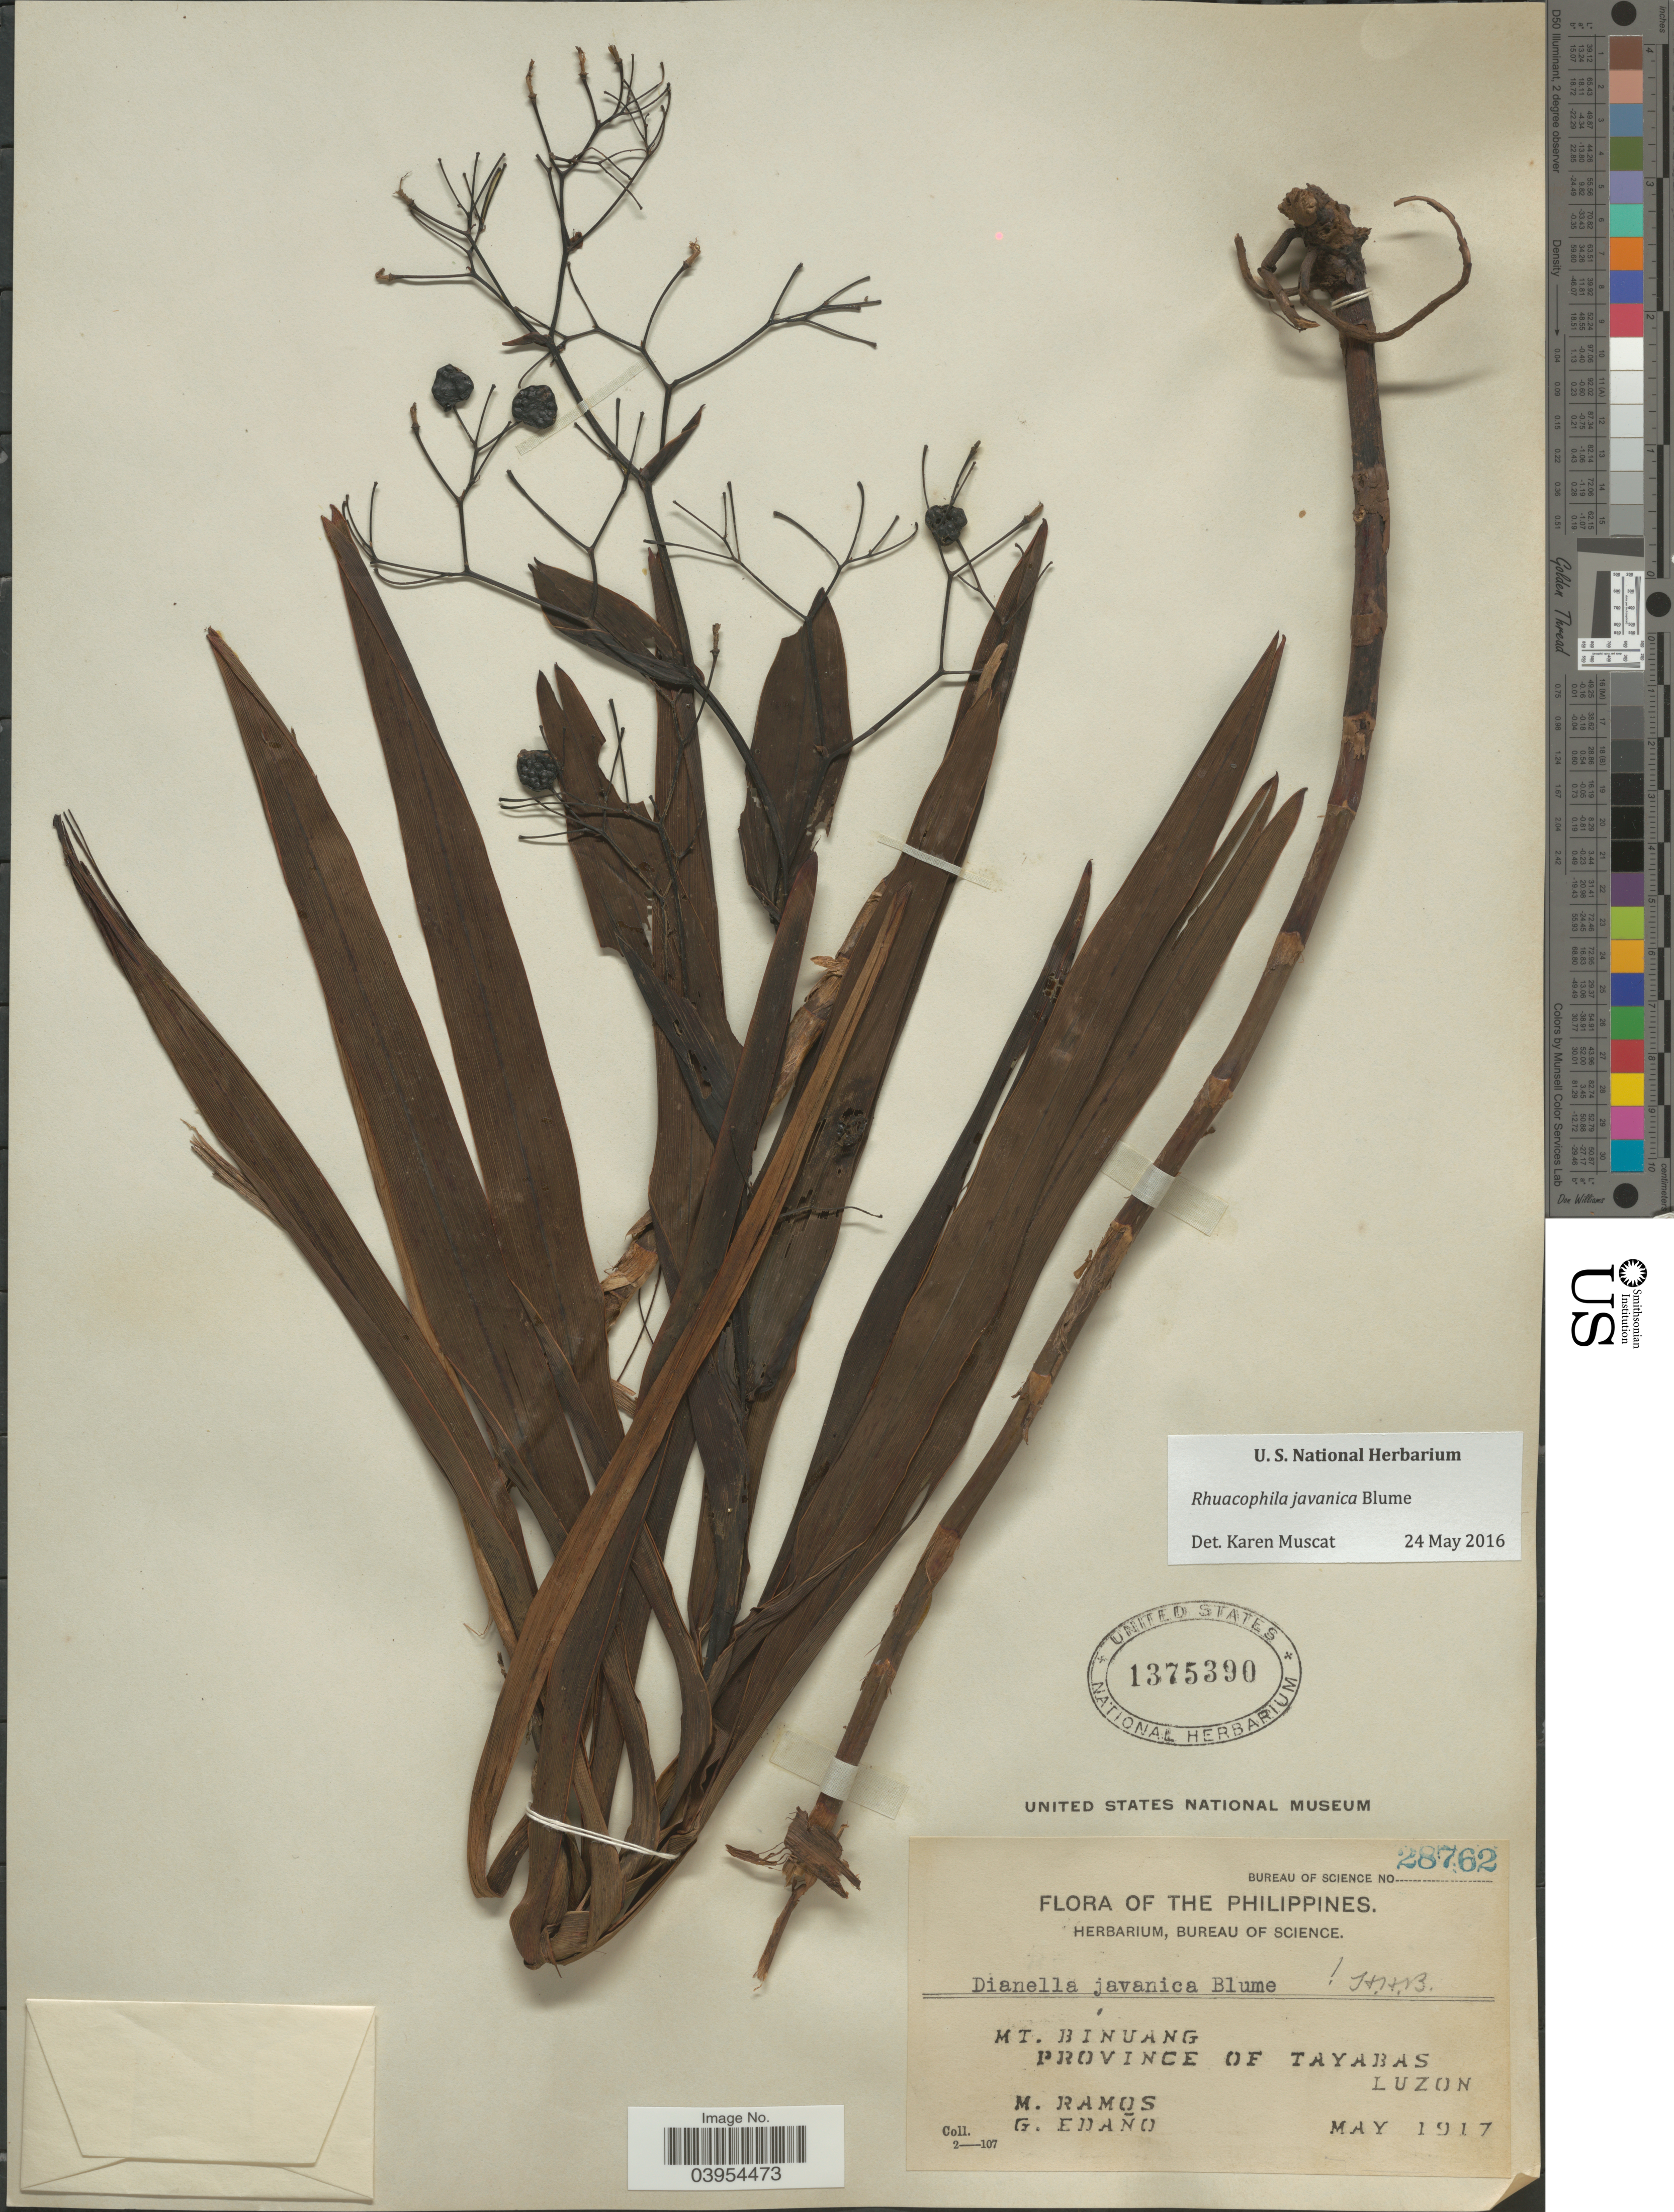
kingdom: Plantae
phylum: Tracheophyta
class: Liliopsida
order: Asparagales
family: Asphodelaceae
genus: Dianella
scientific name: Dianella javanica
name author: Blume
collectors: M. Ramos & G. Edaño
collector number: Bureau of Science 28762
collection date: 1917-05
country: Philippines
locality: Mt. Binuang. Province of Tayabas. Luzon.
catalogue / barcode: US 1375390